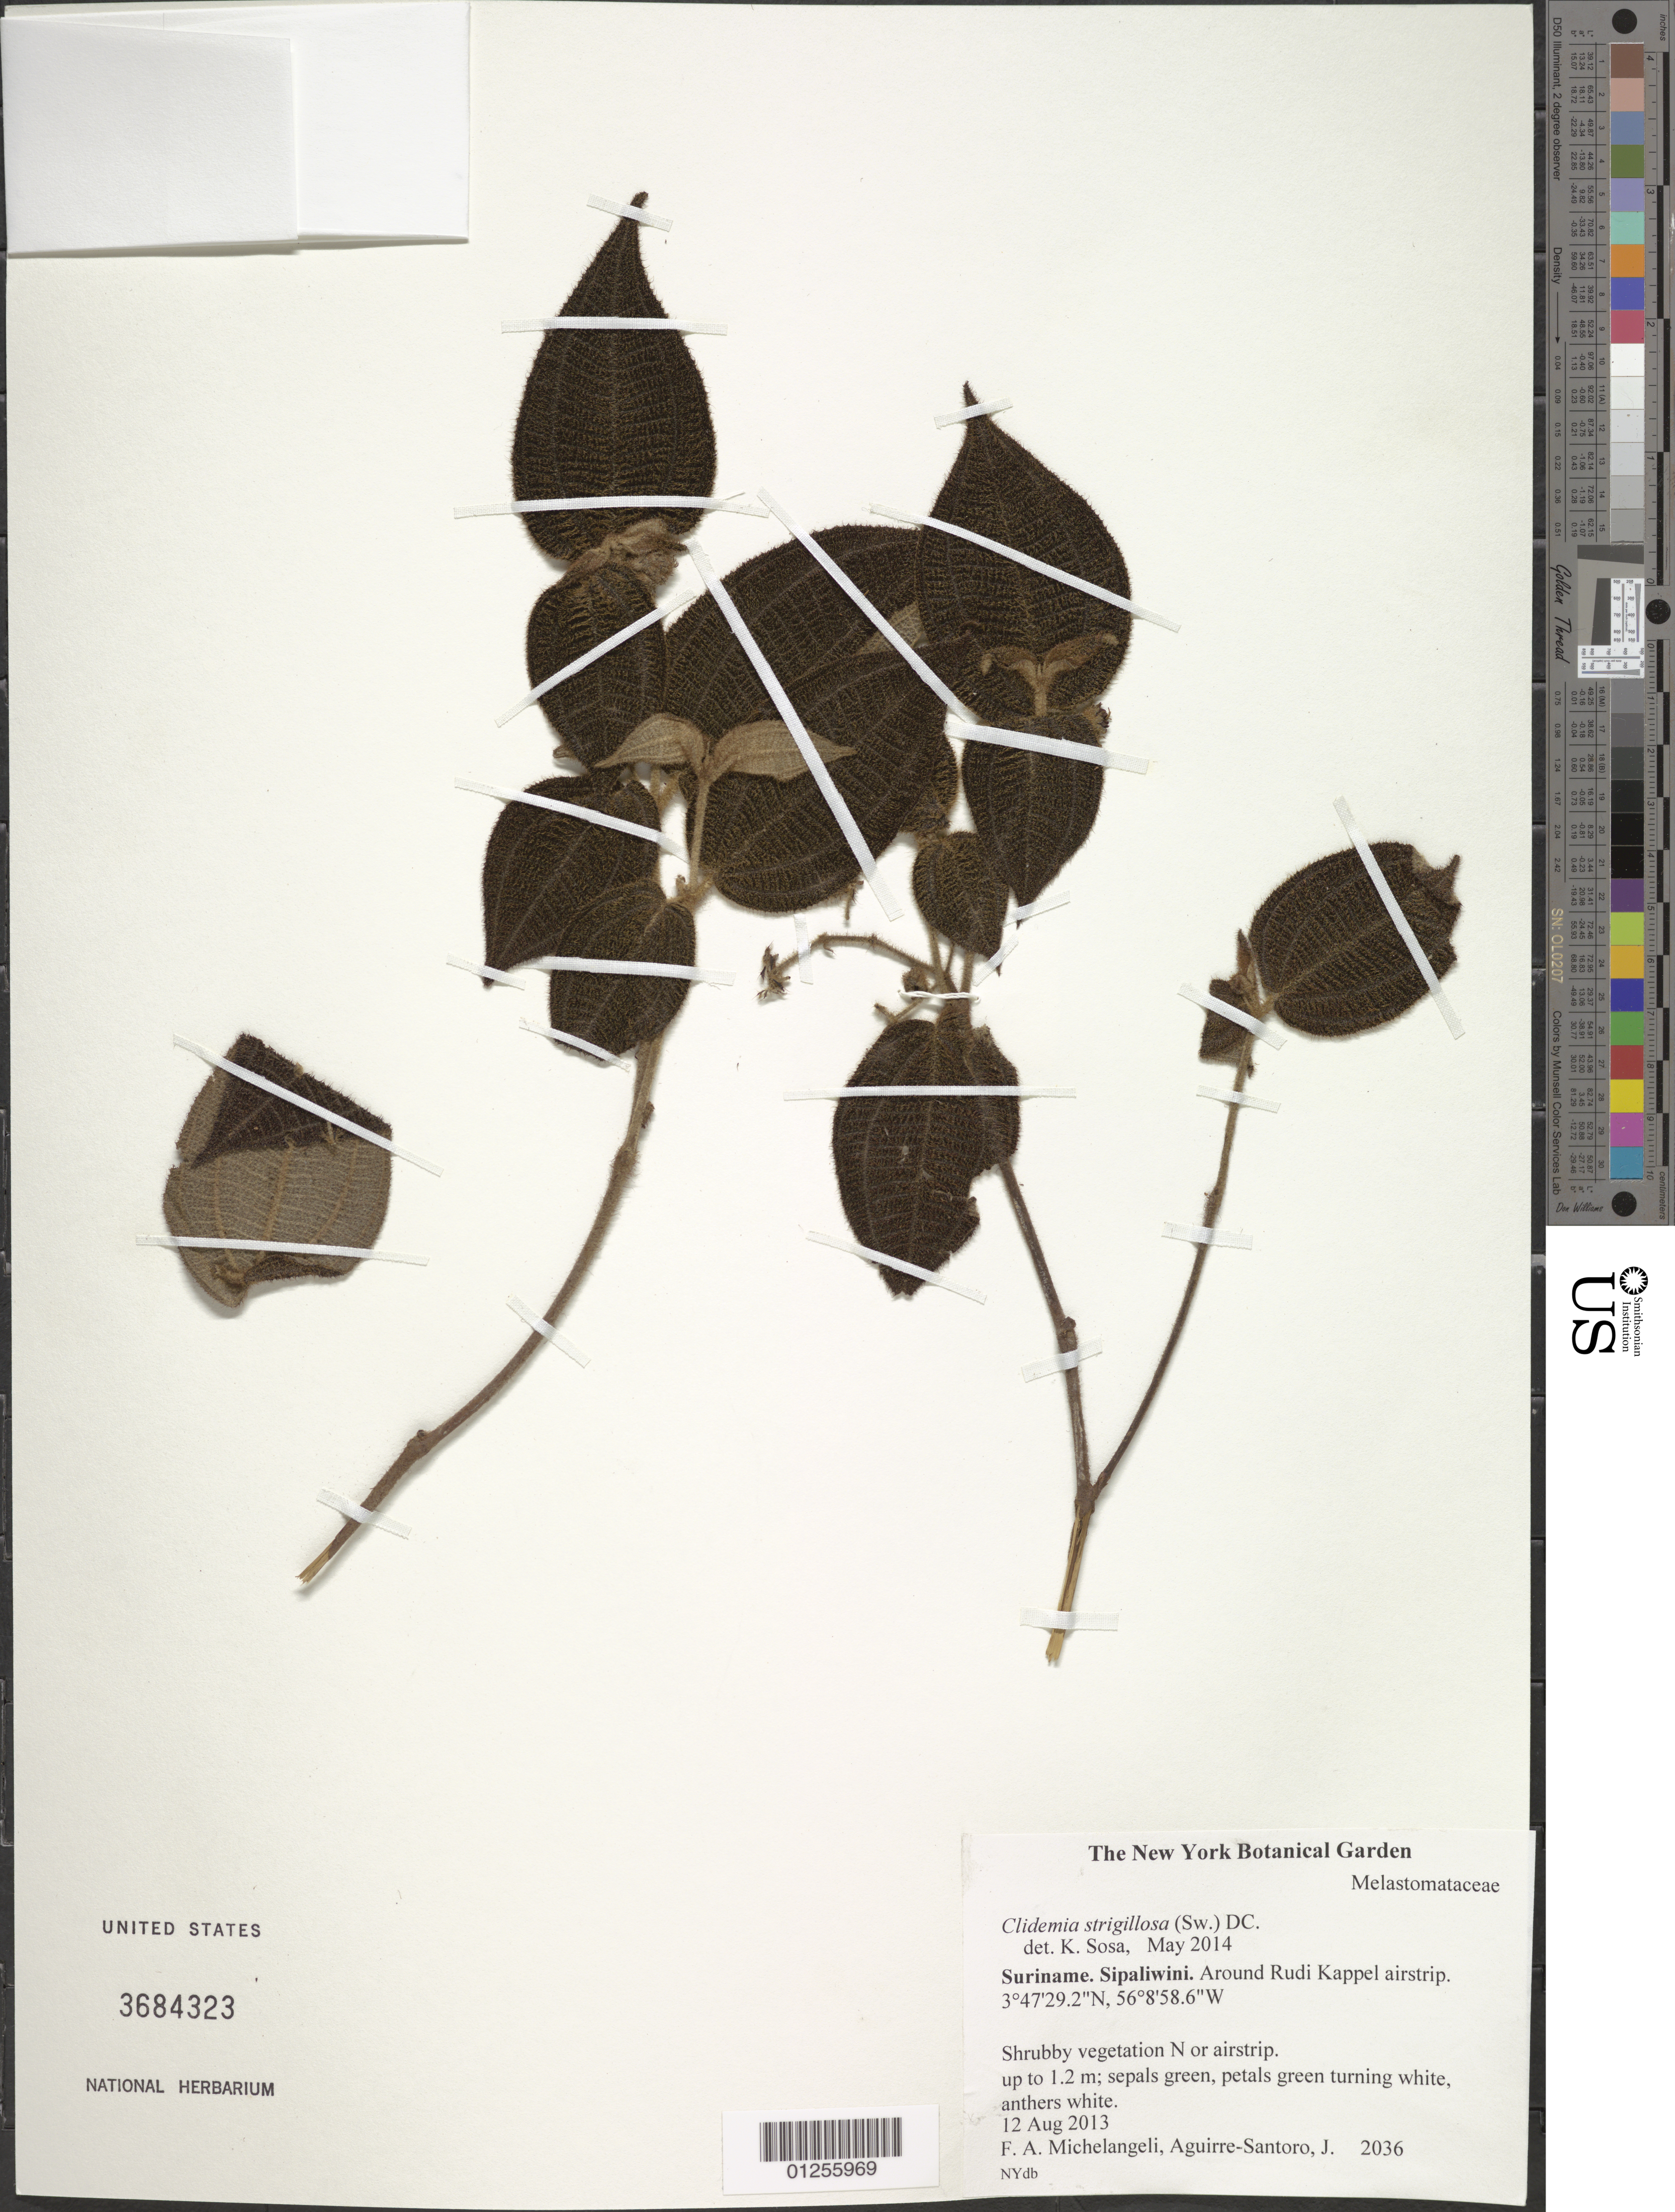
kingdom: Plantae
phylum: Tracheophyta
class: Magnoliopsida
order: Myrtales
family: Melastomataceae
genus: Clidemia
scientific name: Clidemia strigillosa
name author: (Sw.) DC.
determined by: Sosa, K.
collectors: F. A. Michelangeli & J. Aguirre-Santoro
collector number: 2036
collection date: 2013-08-12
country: Suriname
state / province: Sipaliwini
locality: Around Rudi Kappel airstrip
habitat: Shrubby vegetation N of airstrip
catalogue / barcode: US 3684323